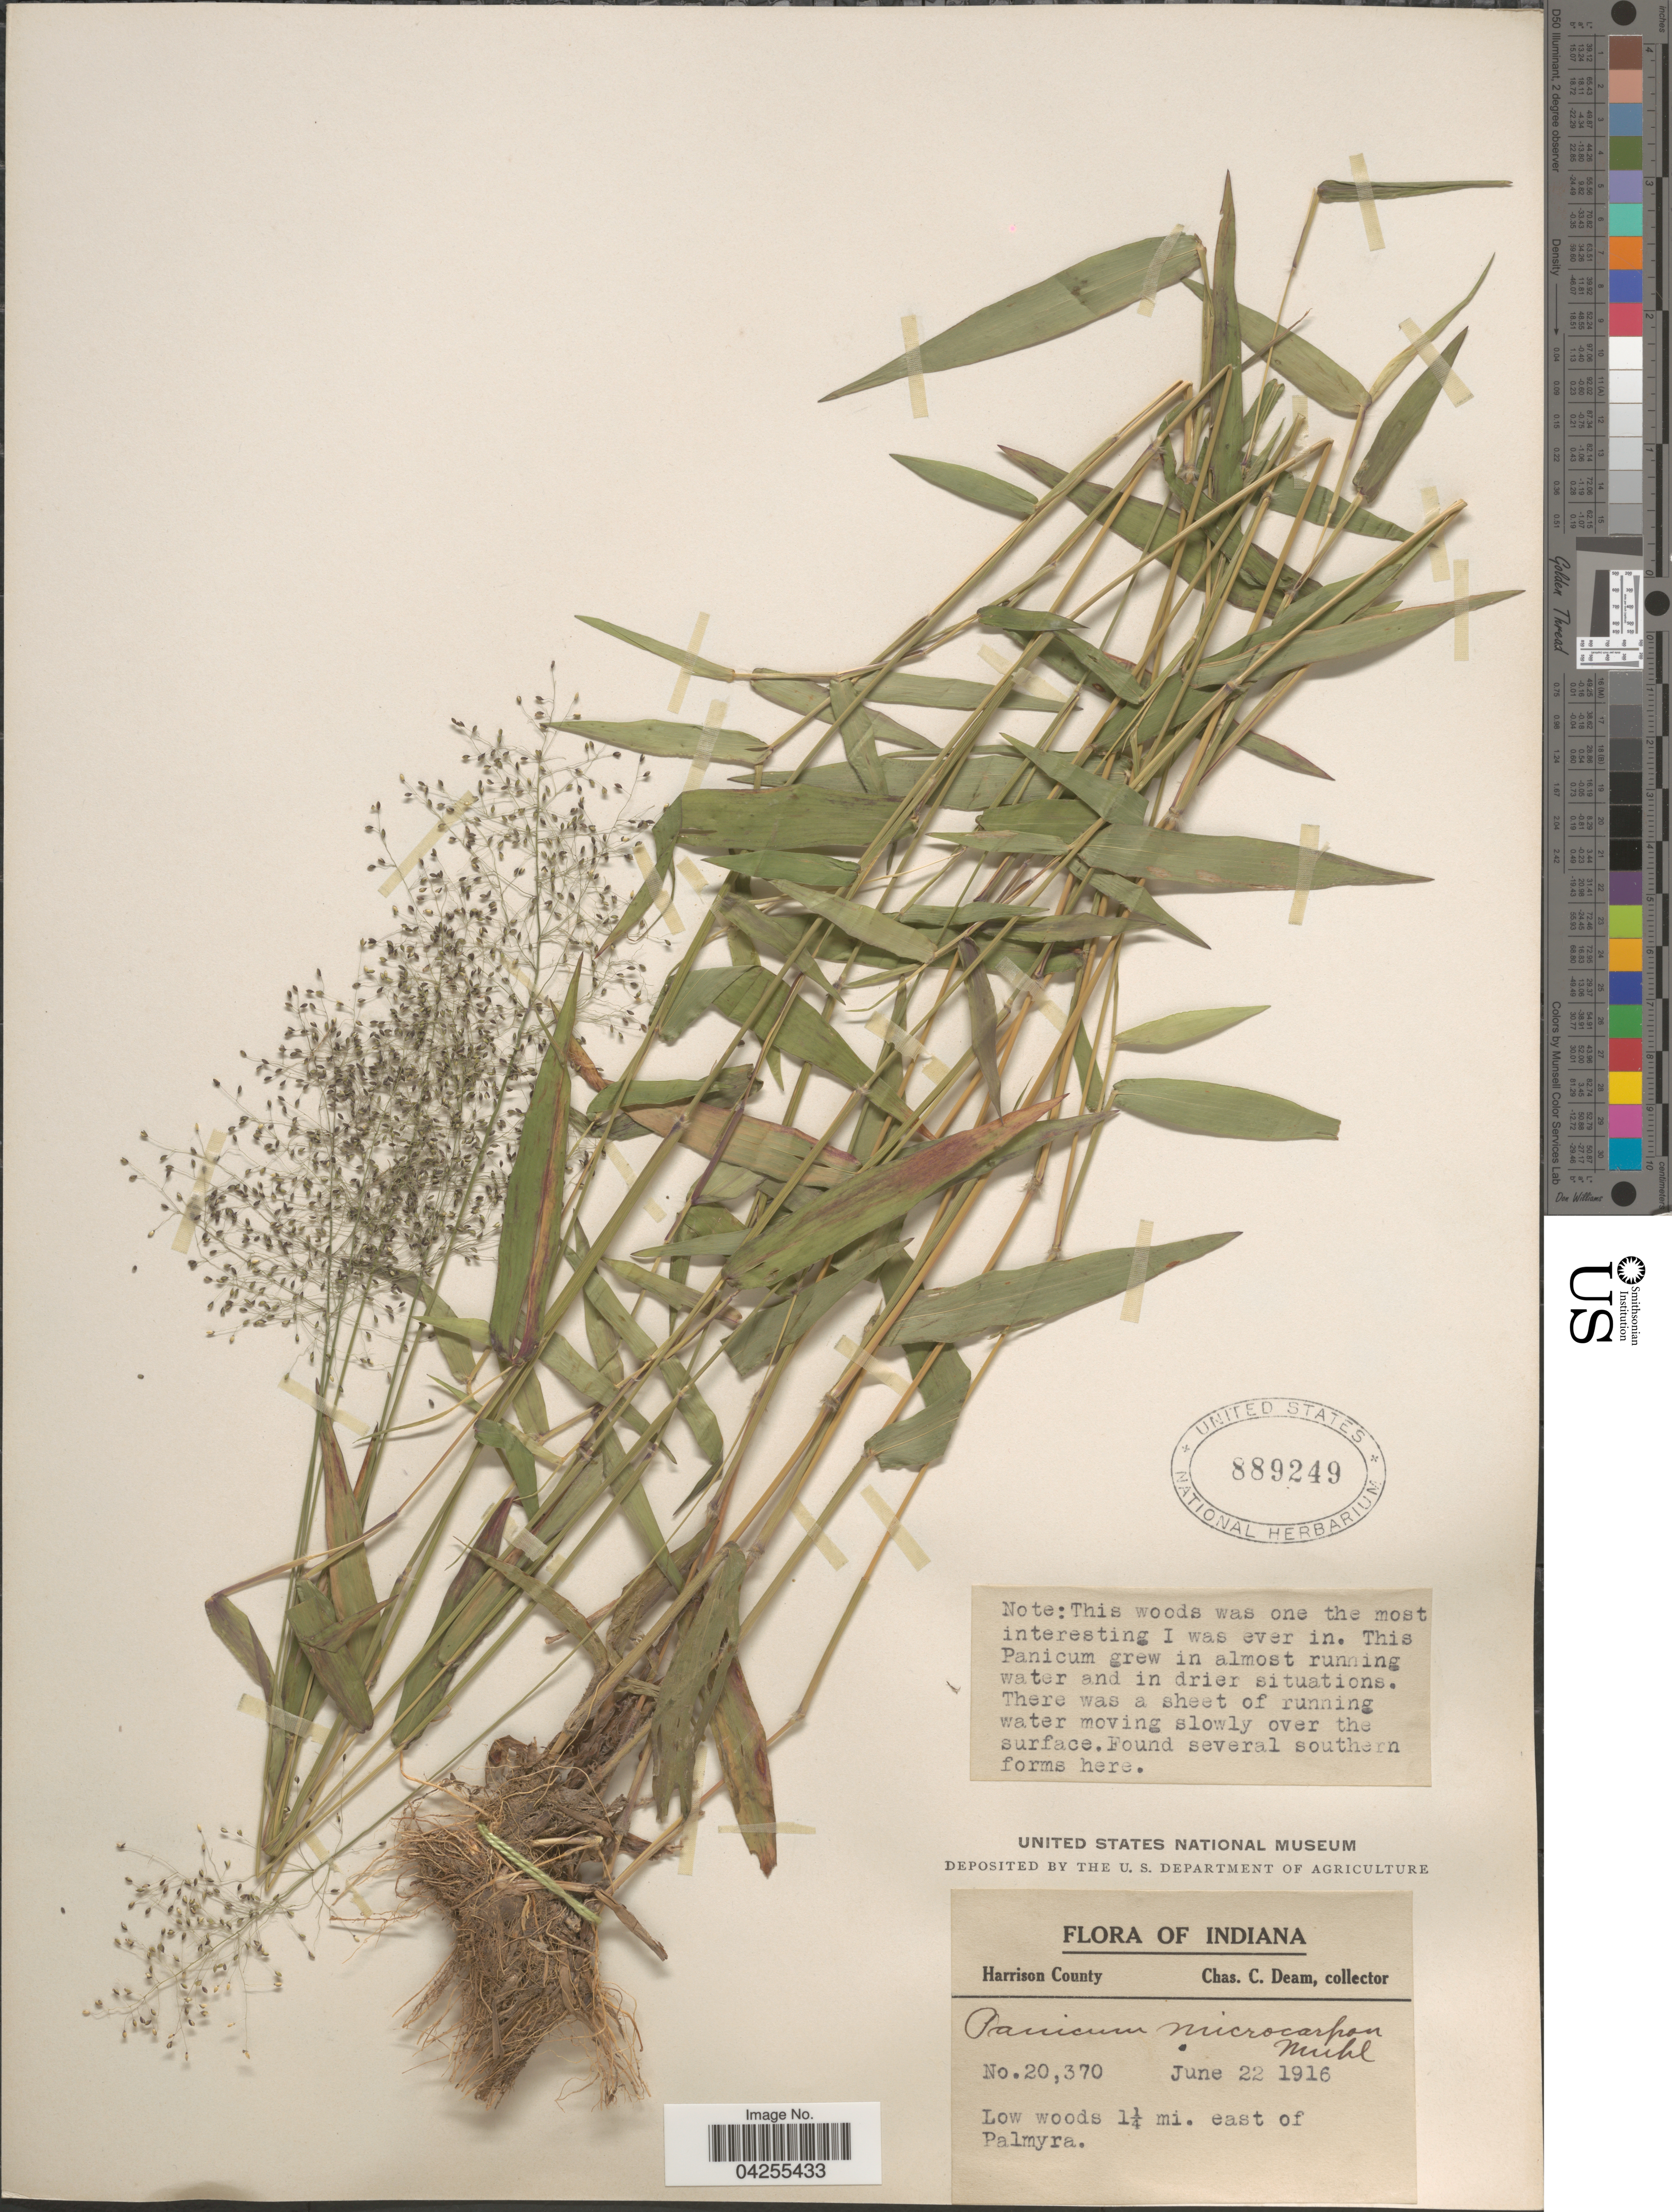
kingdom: Plantae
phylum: Tracheophyta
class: Liliopsida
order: Poales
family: Poaceae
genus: Dichanthelium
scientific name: Dichanthelium dichotomum var. dichotomum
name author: (L.) Gould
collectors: C. C. Deam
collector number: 20370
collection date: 1916-06-22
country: United States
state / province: Indiana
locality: Harrison County. Low woods 1 1/4 mi. east of Palmyra.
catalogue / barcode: US 889249